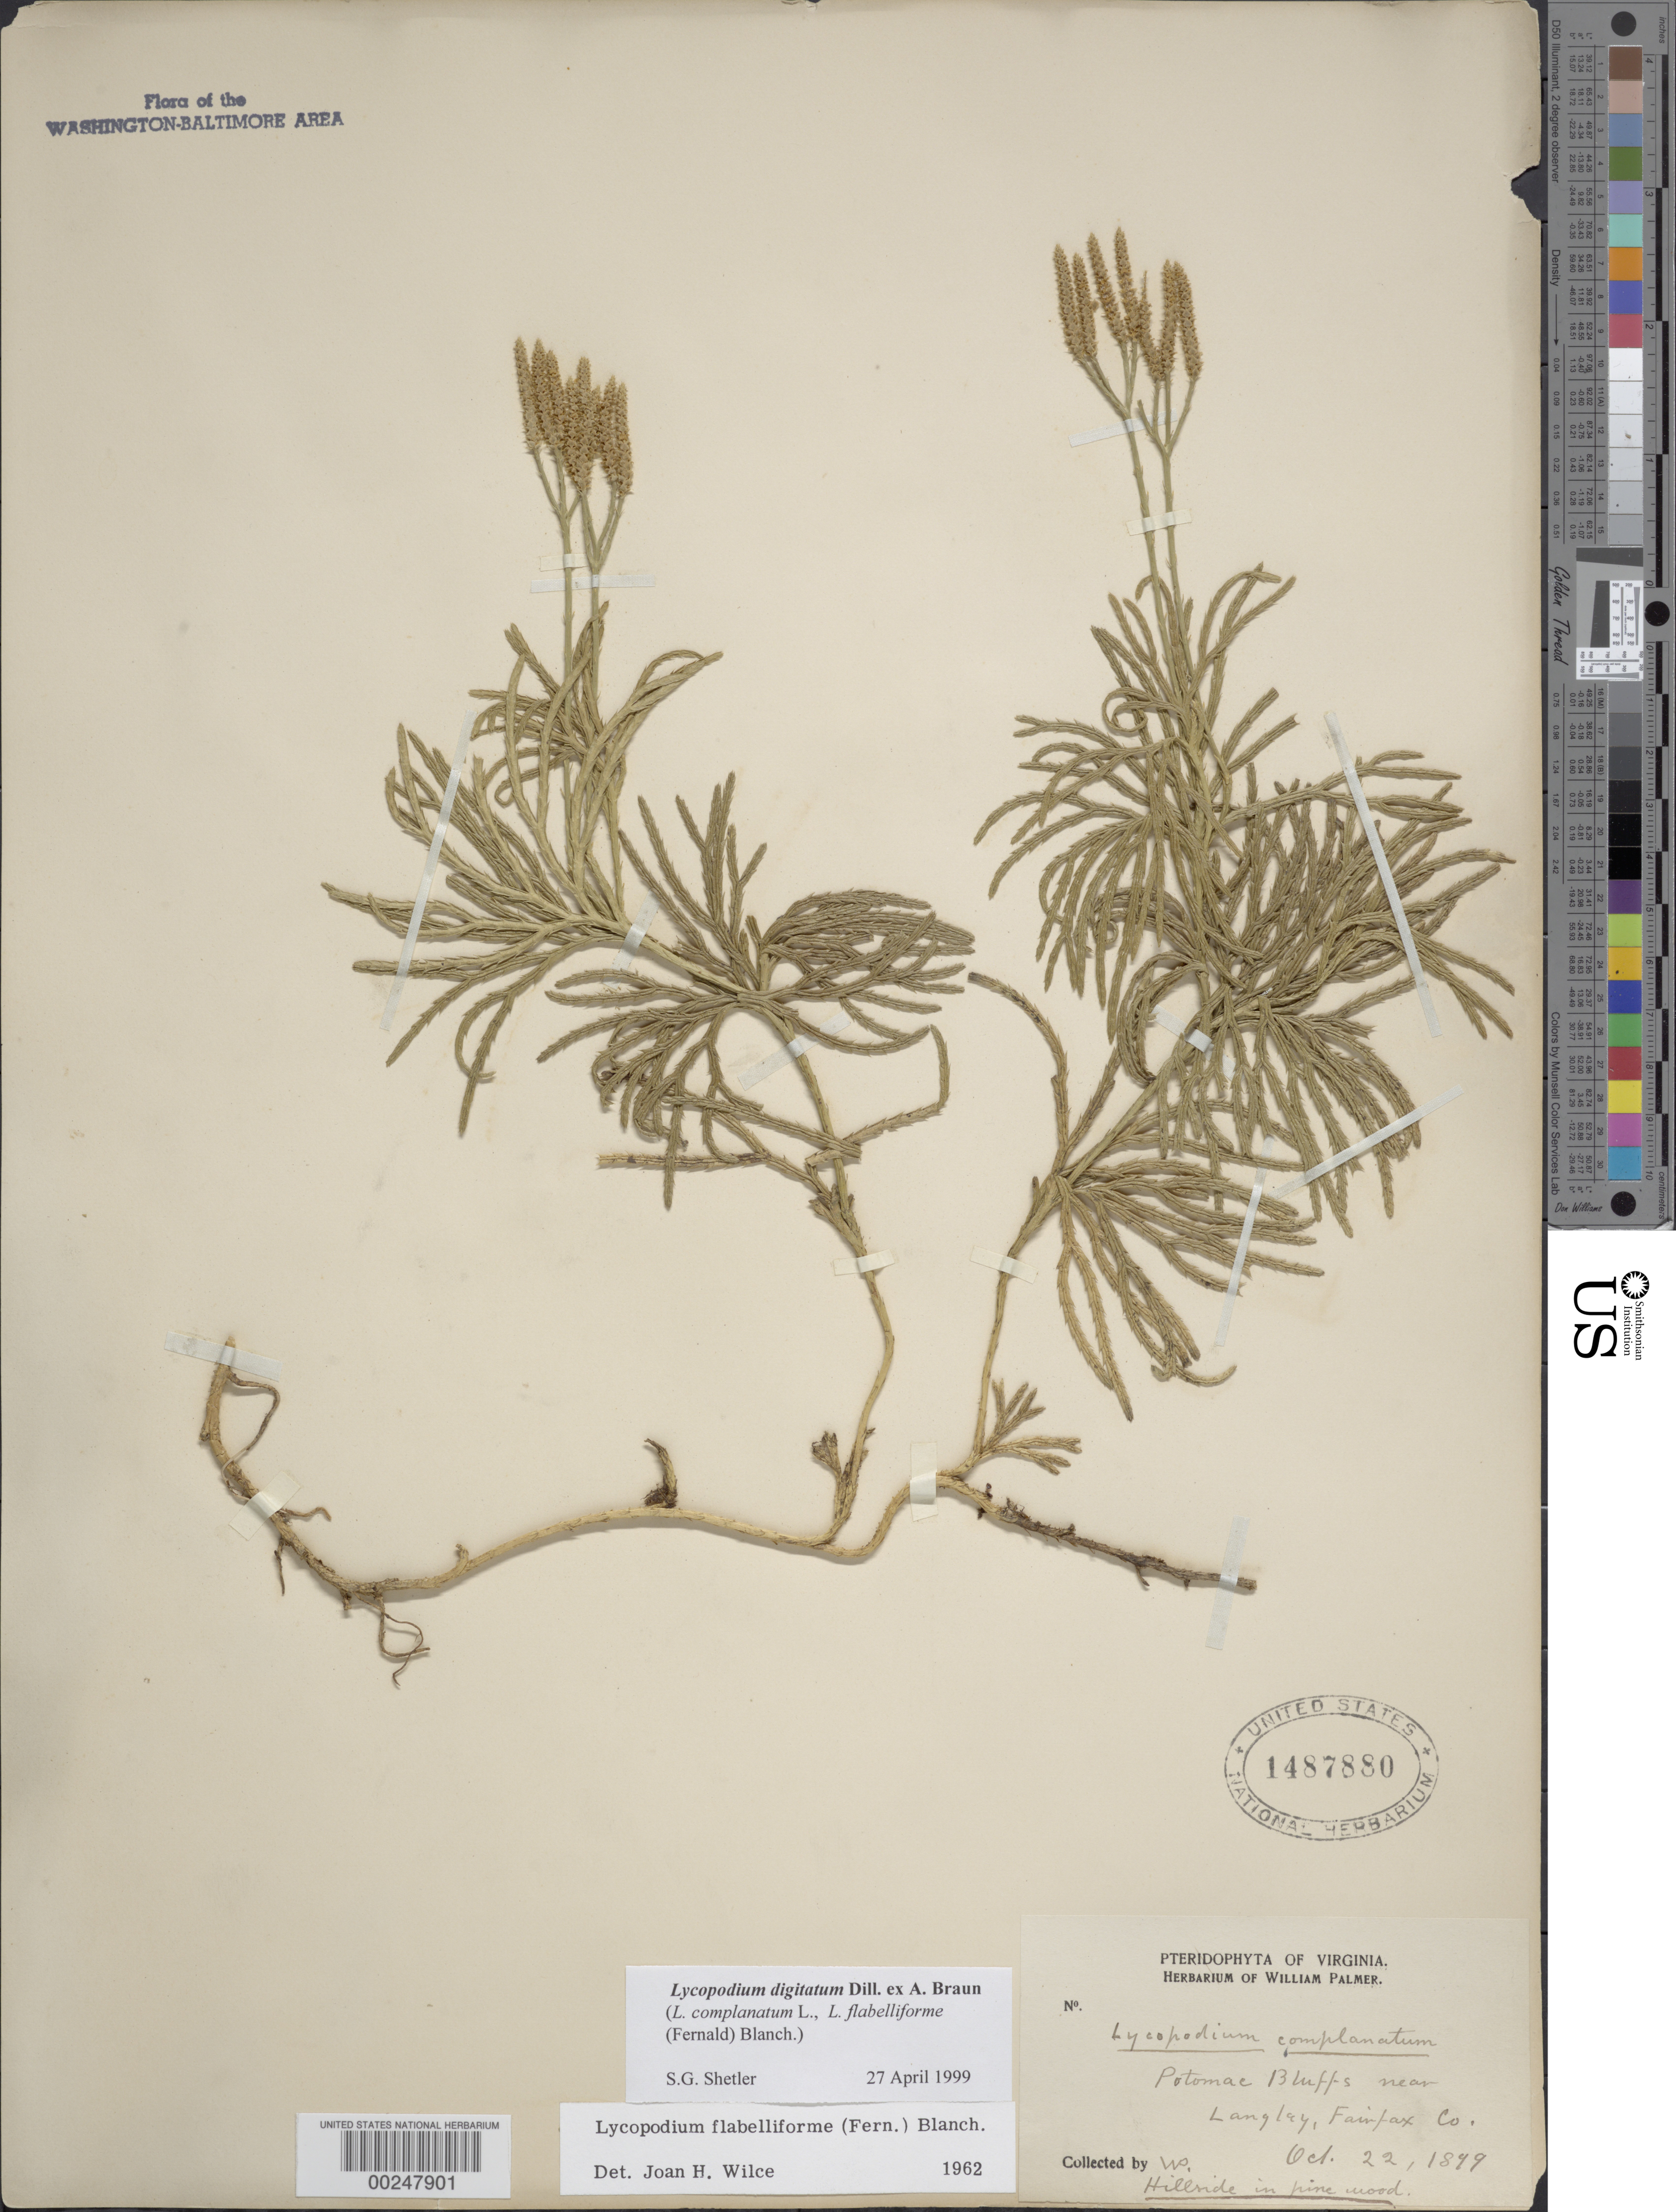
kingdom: Plantae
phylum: Tracheophyta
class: Lycopodiopsida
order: Lycopodiales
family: Lycopodiaceae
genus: Diphasiastrum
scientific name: Diphasiastrum digitatum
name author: (Dill. ex A. Braun) Holub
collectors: W. Palmer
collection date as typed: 22 Oct 1899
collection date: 1899-10-22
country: United States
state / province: Virginia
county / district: Fairfax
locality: Near Langley, Potomac Bluffs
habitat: Hillside in pine woods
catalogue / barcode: US 1487880